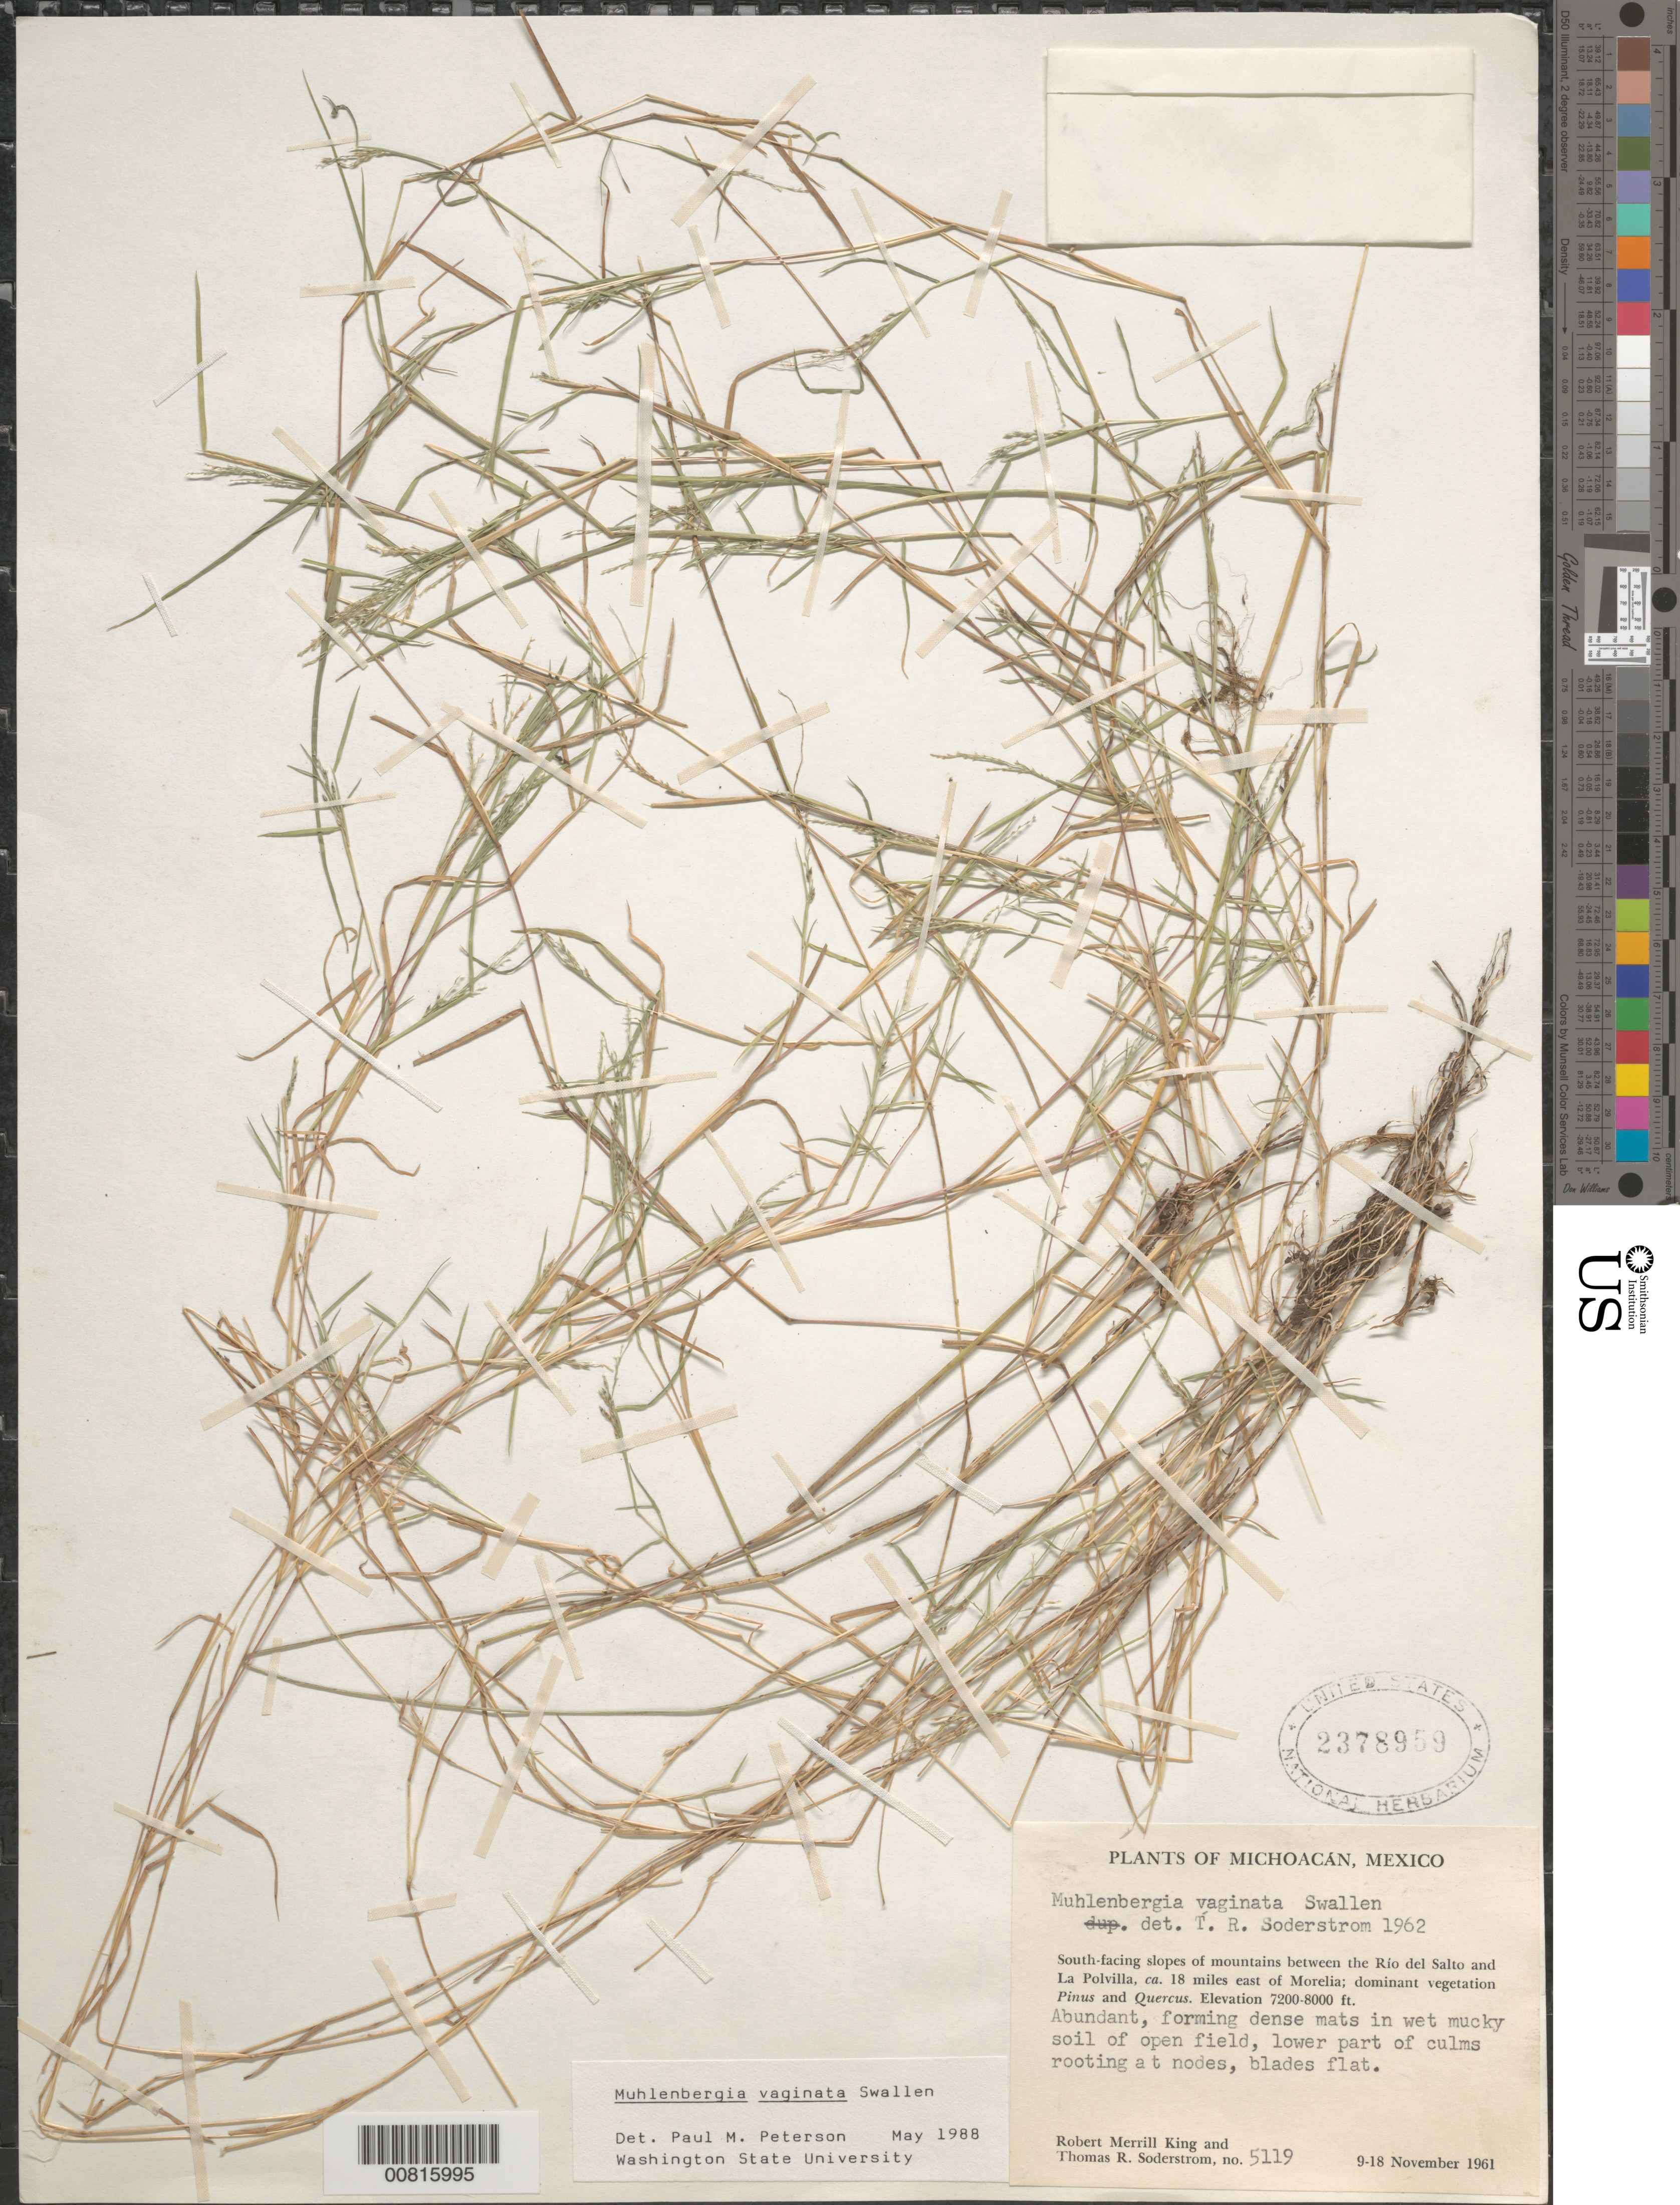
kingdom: Plantae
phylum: Tracheophyta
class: Liliopsida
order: Poales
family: Poaceae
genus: Muhlenbergia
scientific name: Muhlenbergia vaginata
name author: Swallen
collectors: R. M. King & T. R. Soderstrom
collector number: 5119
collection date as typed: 09 Nov 1961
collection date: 1961-11-09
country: Mexico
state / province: Michoacán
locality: La Polvilla, 18 km E of Morelia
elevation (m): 2438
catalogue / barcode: US 2378959